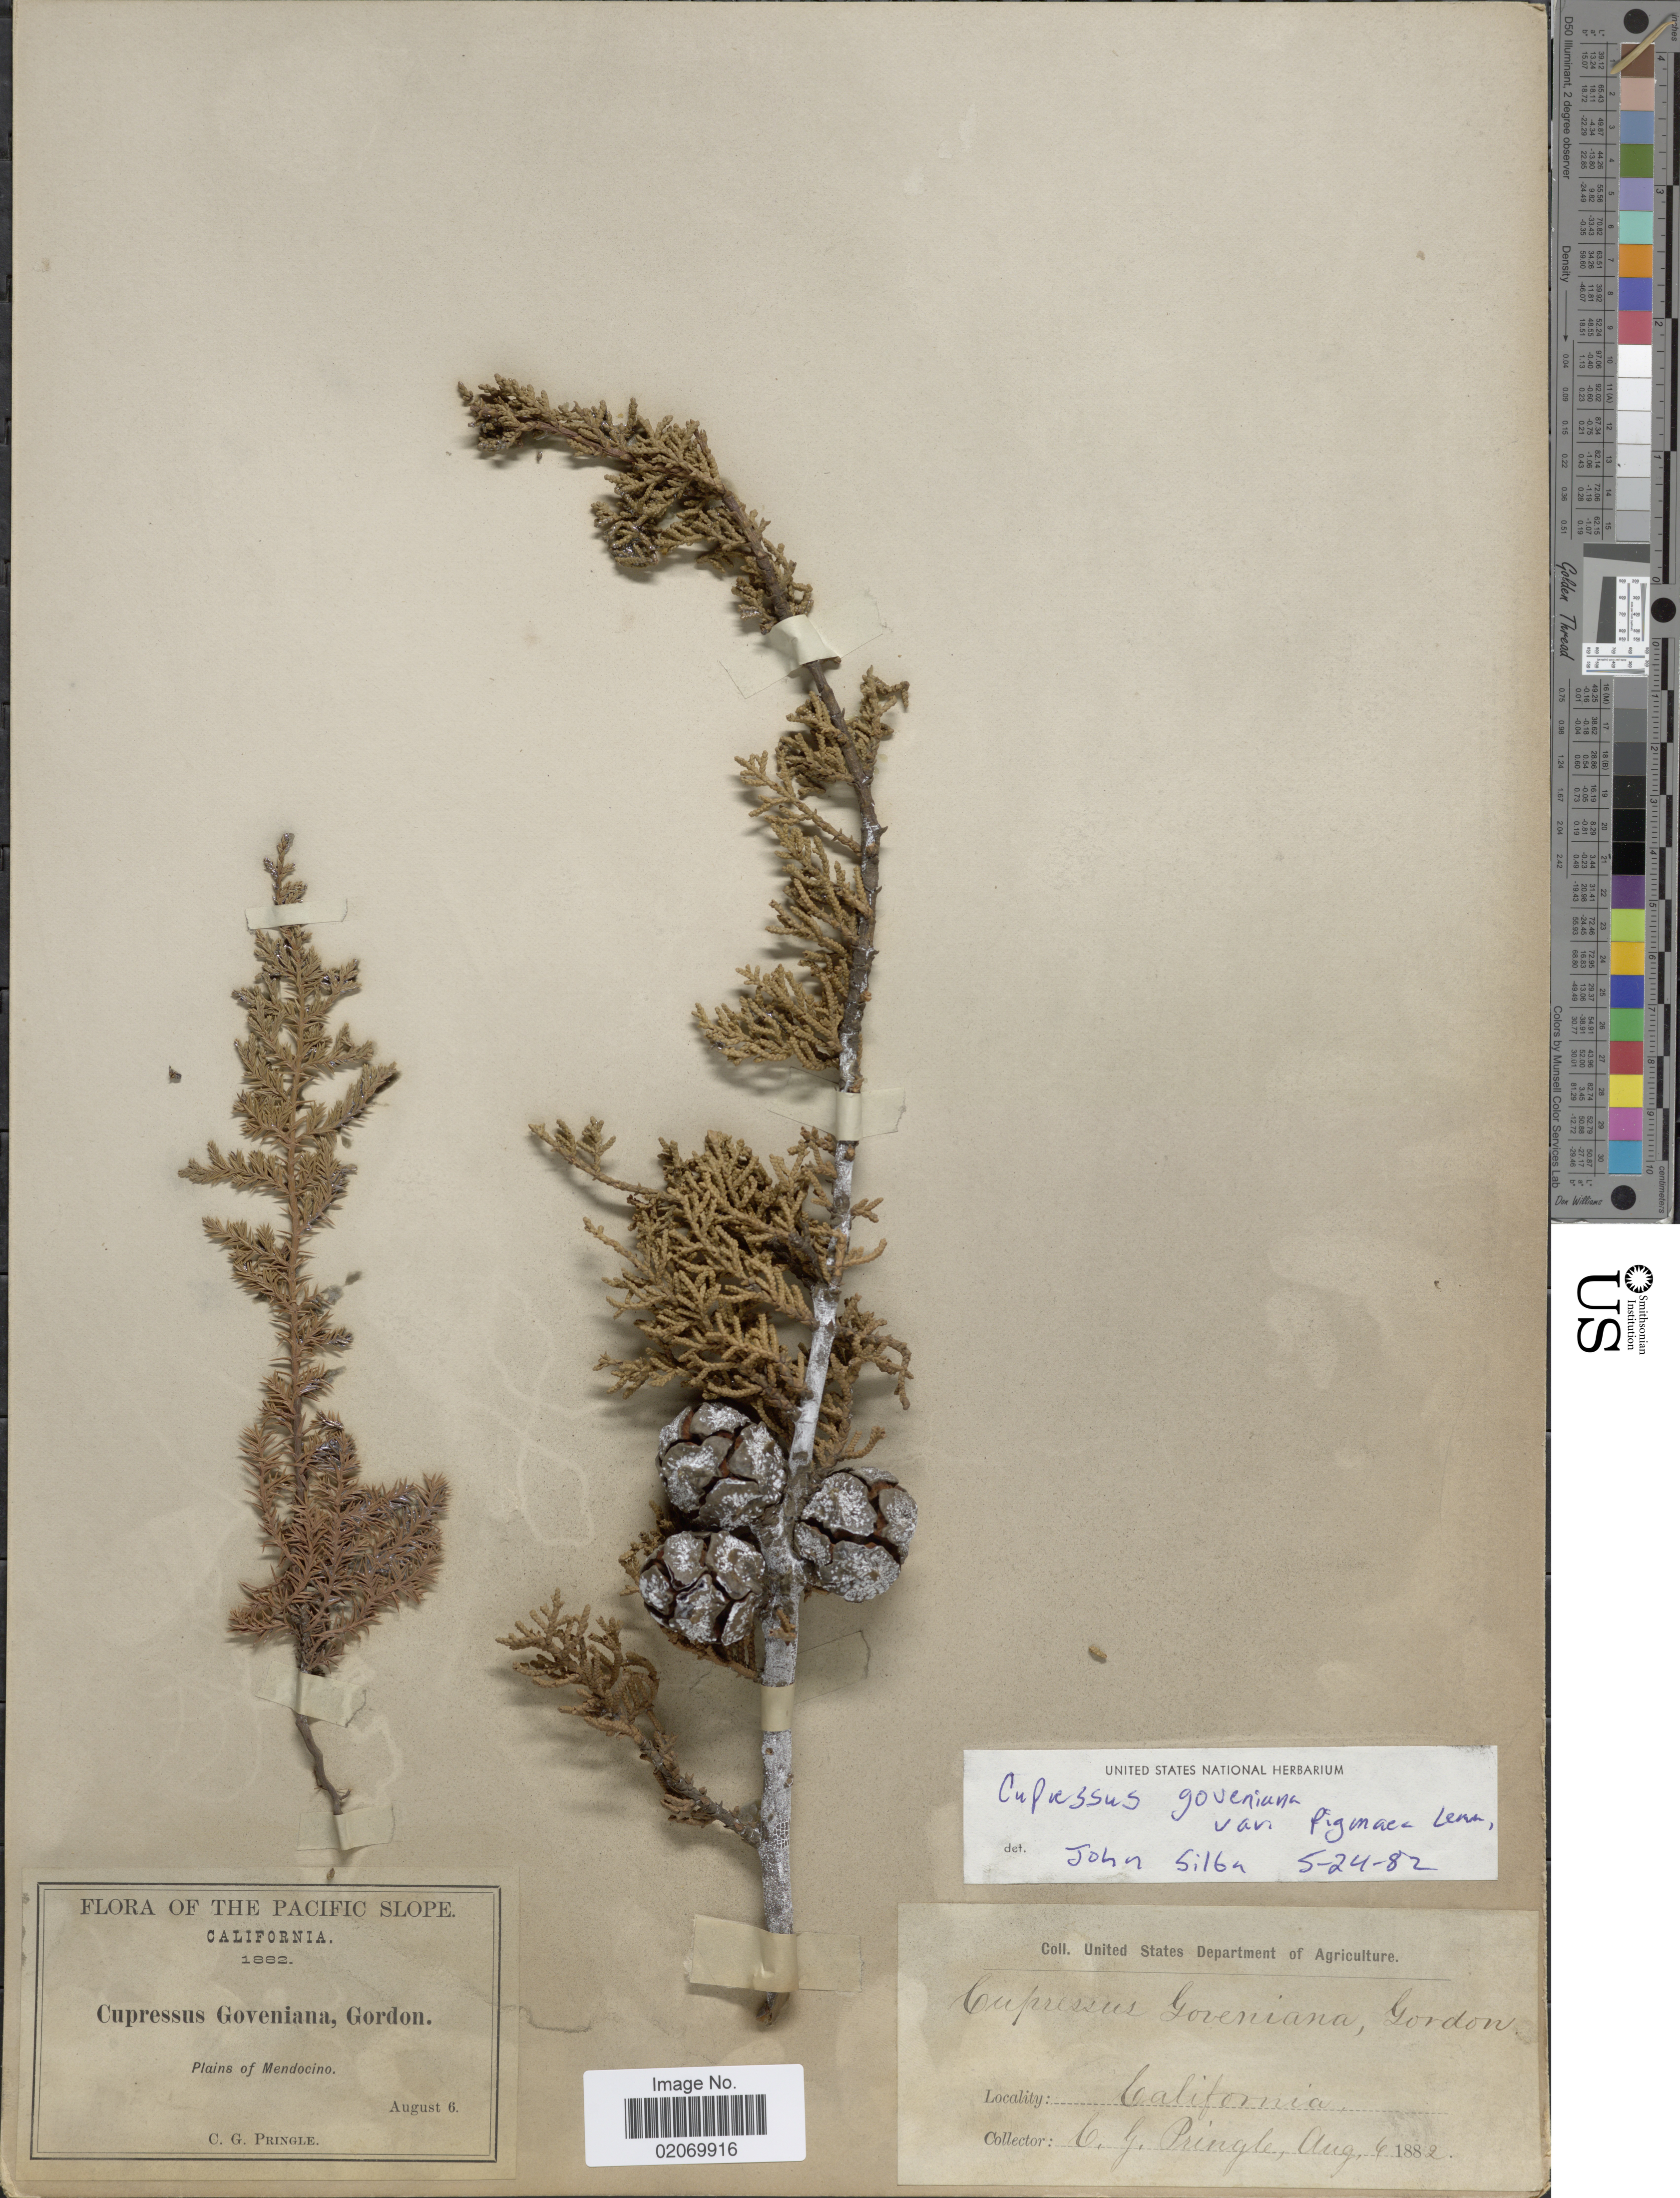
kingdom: Plantae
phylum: Tracheophyta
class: Pinopsida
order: Pinales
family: Cupressaceae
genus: Hesperocyparis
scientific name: Hesperocyparis pygmaea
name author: (Lemmon) Bartel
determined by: (US) Smithsonian Institution - National Museum of Natural History - Department of Botany (UNITED STATES)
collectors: C. G. Pringle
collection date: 1882-08-06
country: United States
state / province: California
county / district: Mendocino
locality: The Pacific Slope, Plains of Mendocino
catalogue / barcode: US 103080